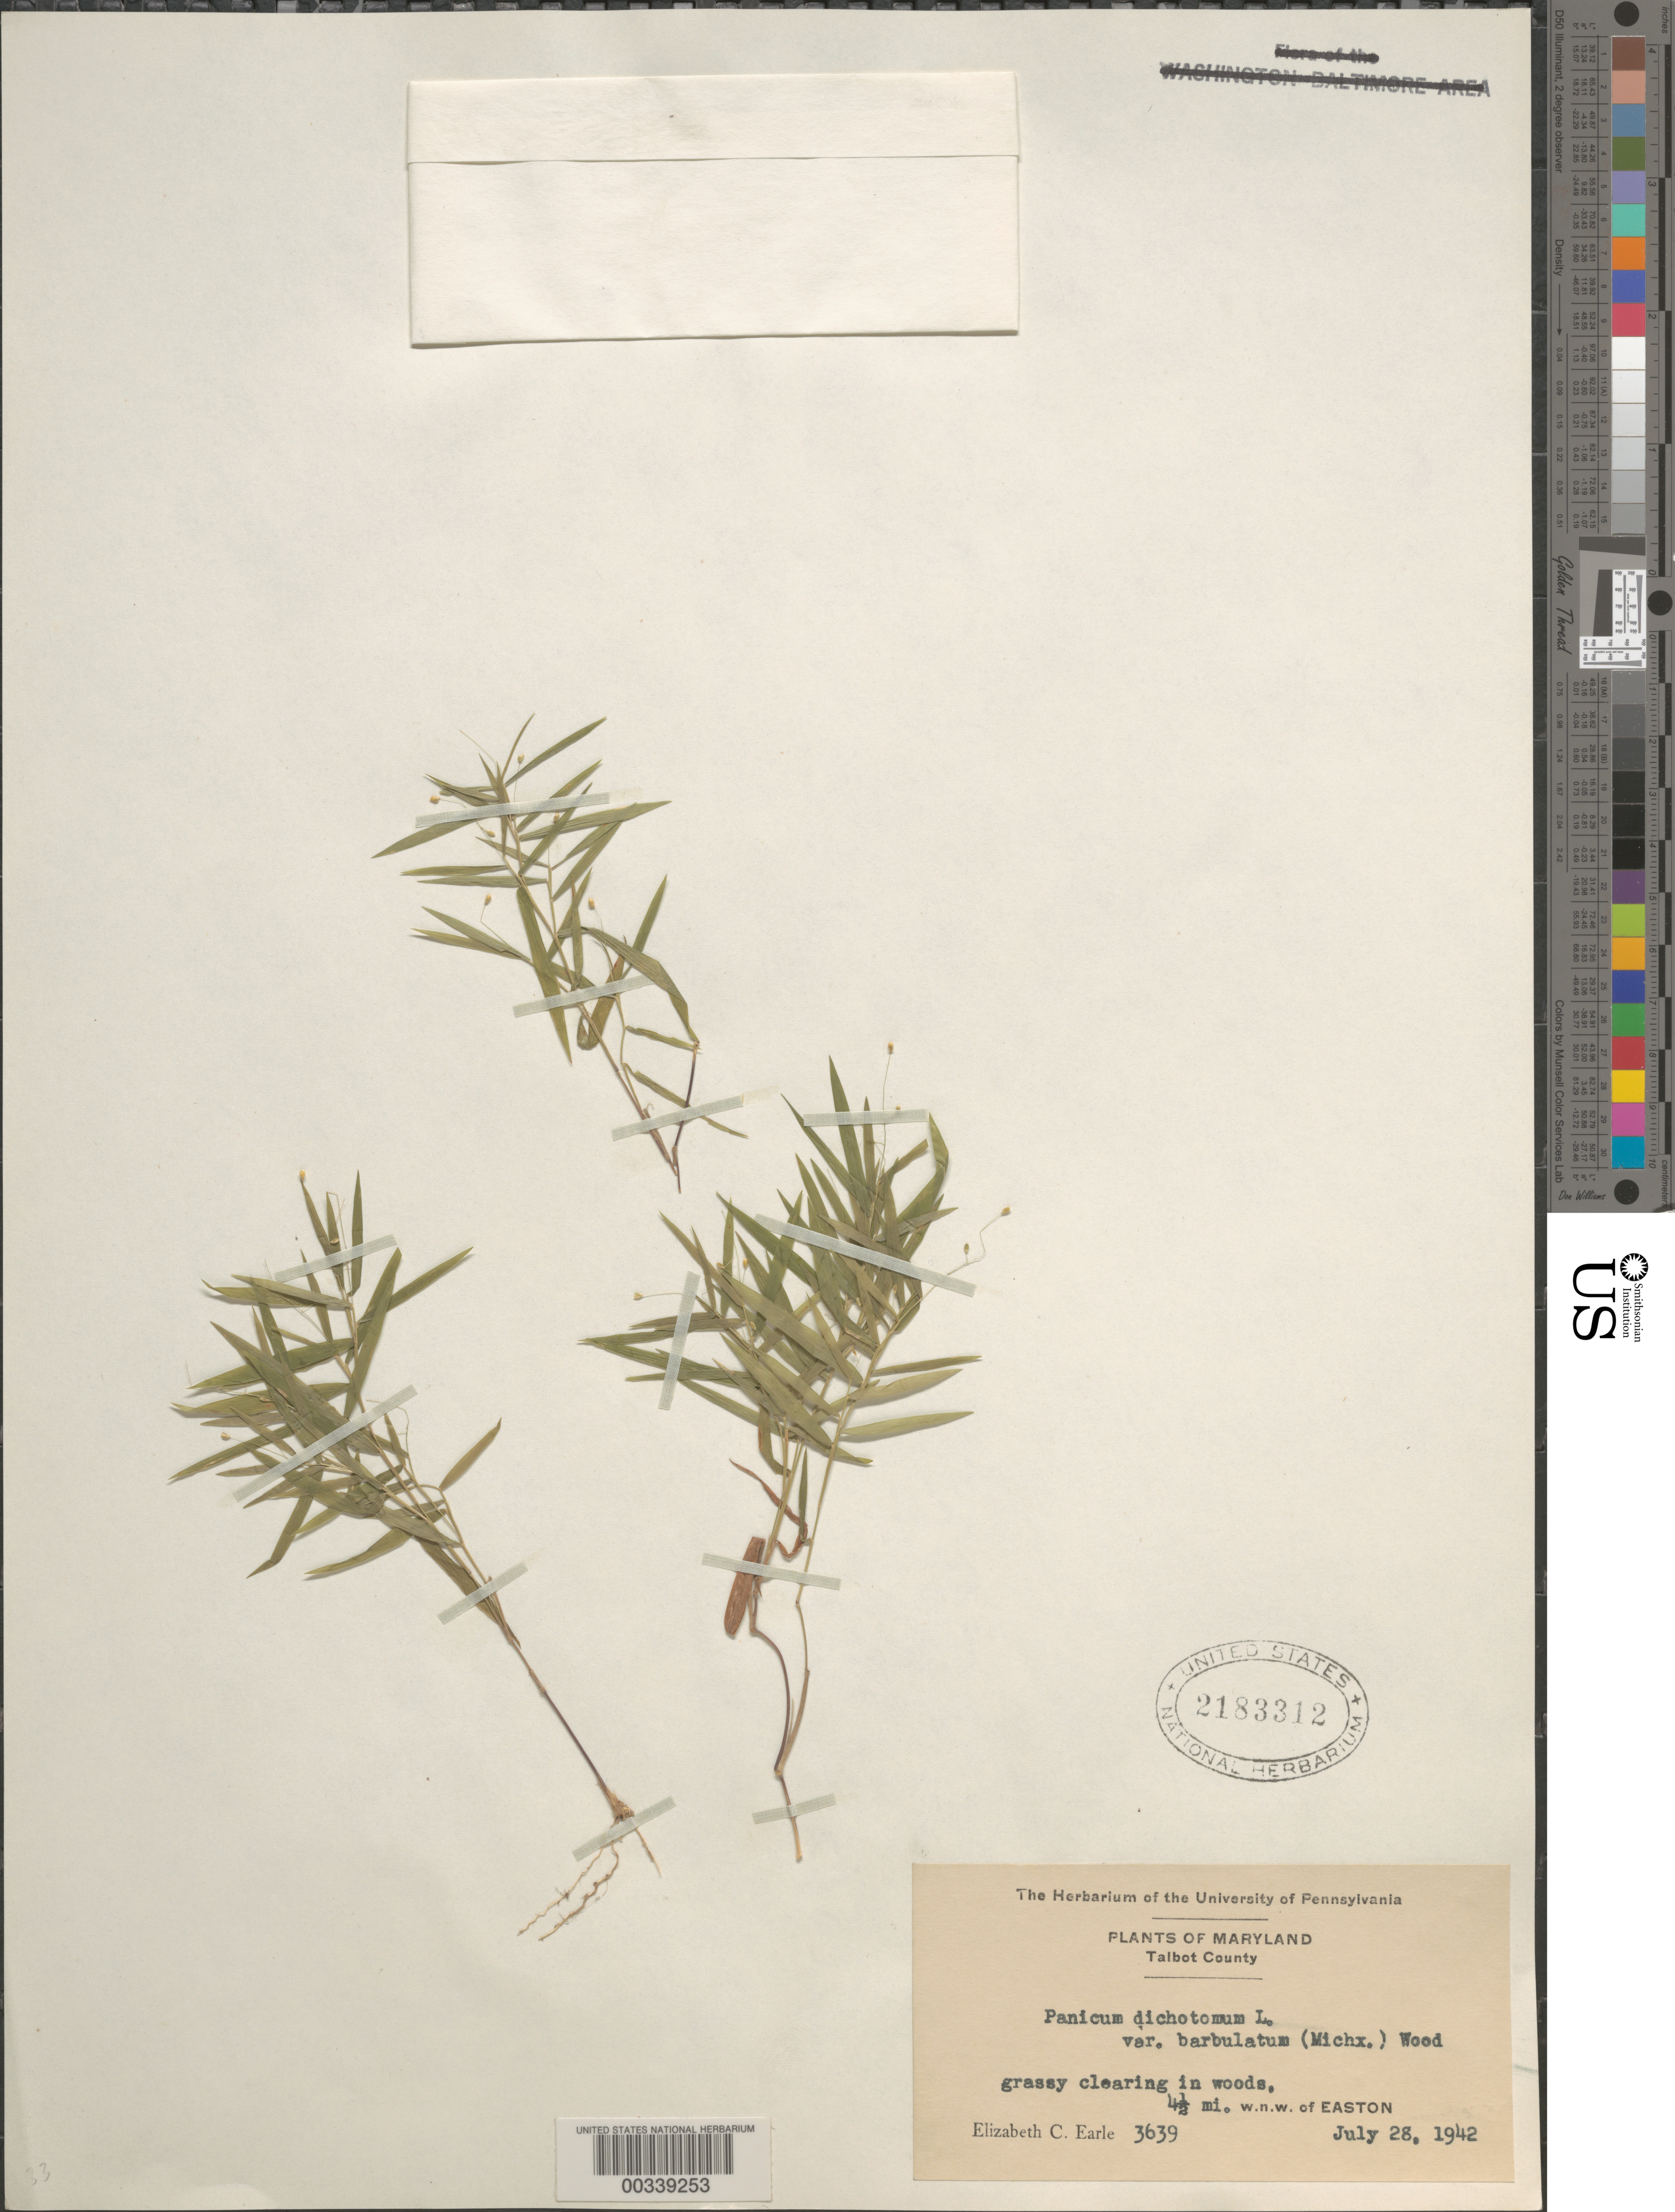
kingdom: Plantae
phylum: Tracheophyta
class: Liliopsida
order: Poales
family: Poaceae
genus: Dichanthelium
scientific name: Dichanthelium dichotomum var. dichotomum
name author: (L.) Gould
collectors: E. C. Earle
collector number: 3639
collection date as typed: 28 Jul 1942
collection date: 1942-07-28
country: United States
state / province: Maryland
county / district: Talbot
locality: Wnw of easton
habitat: Grassy clearing in woods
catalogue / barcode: US 2183312